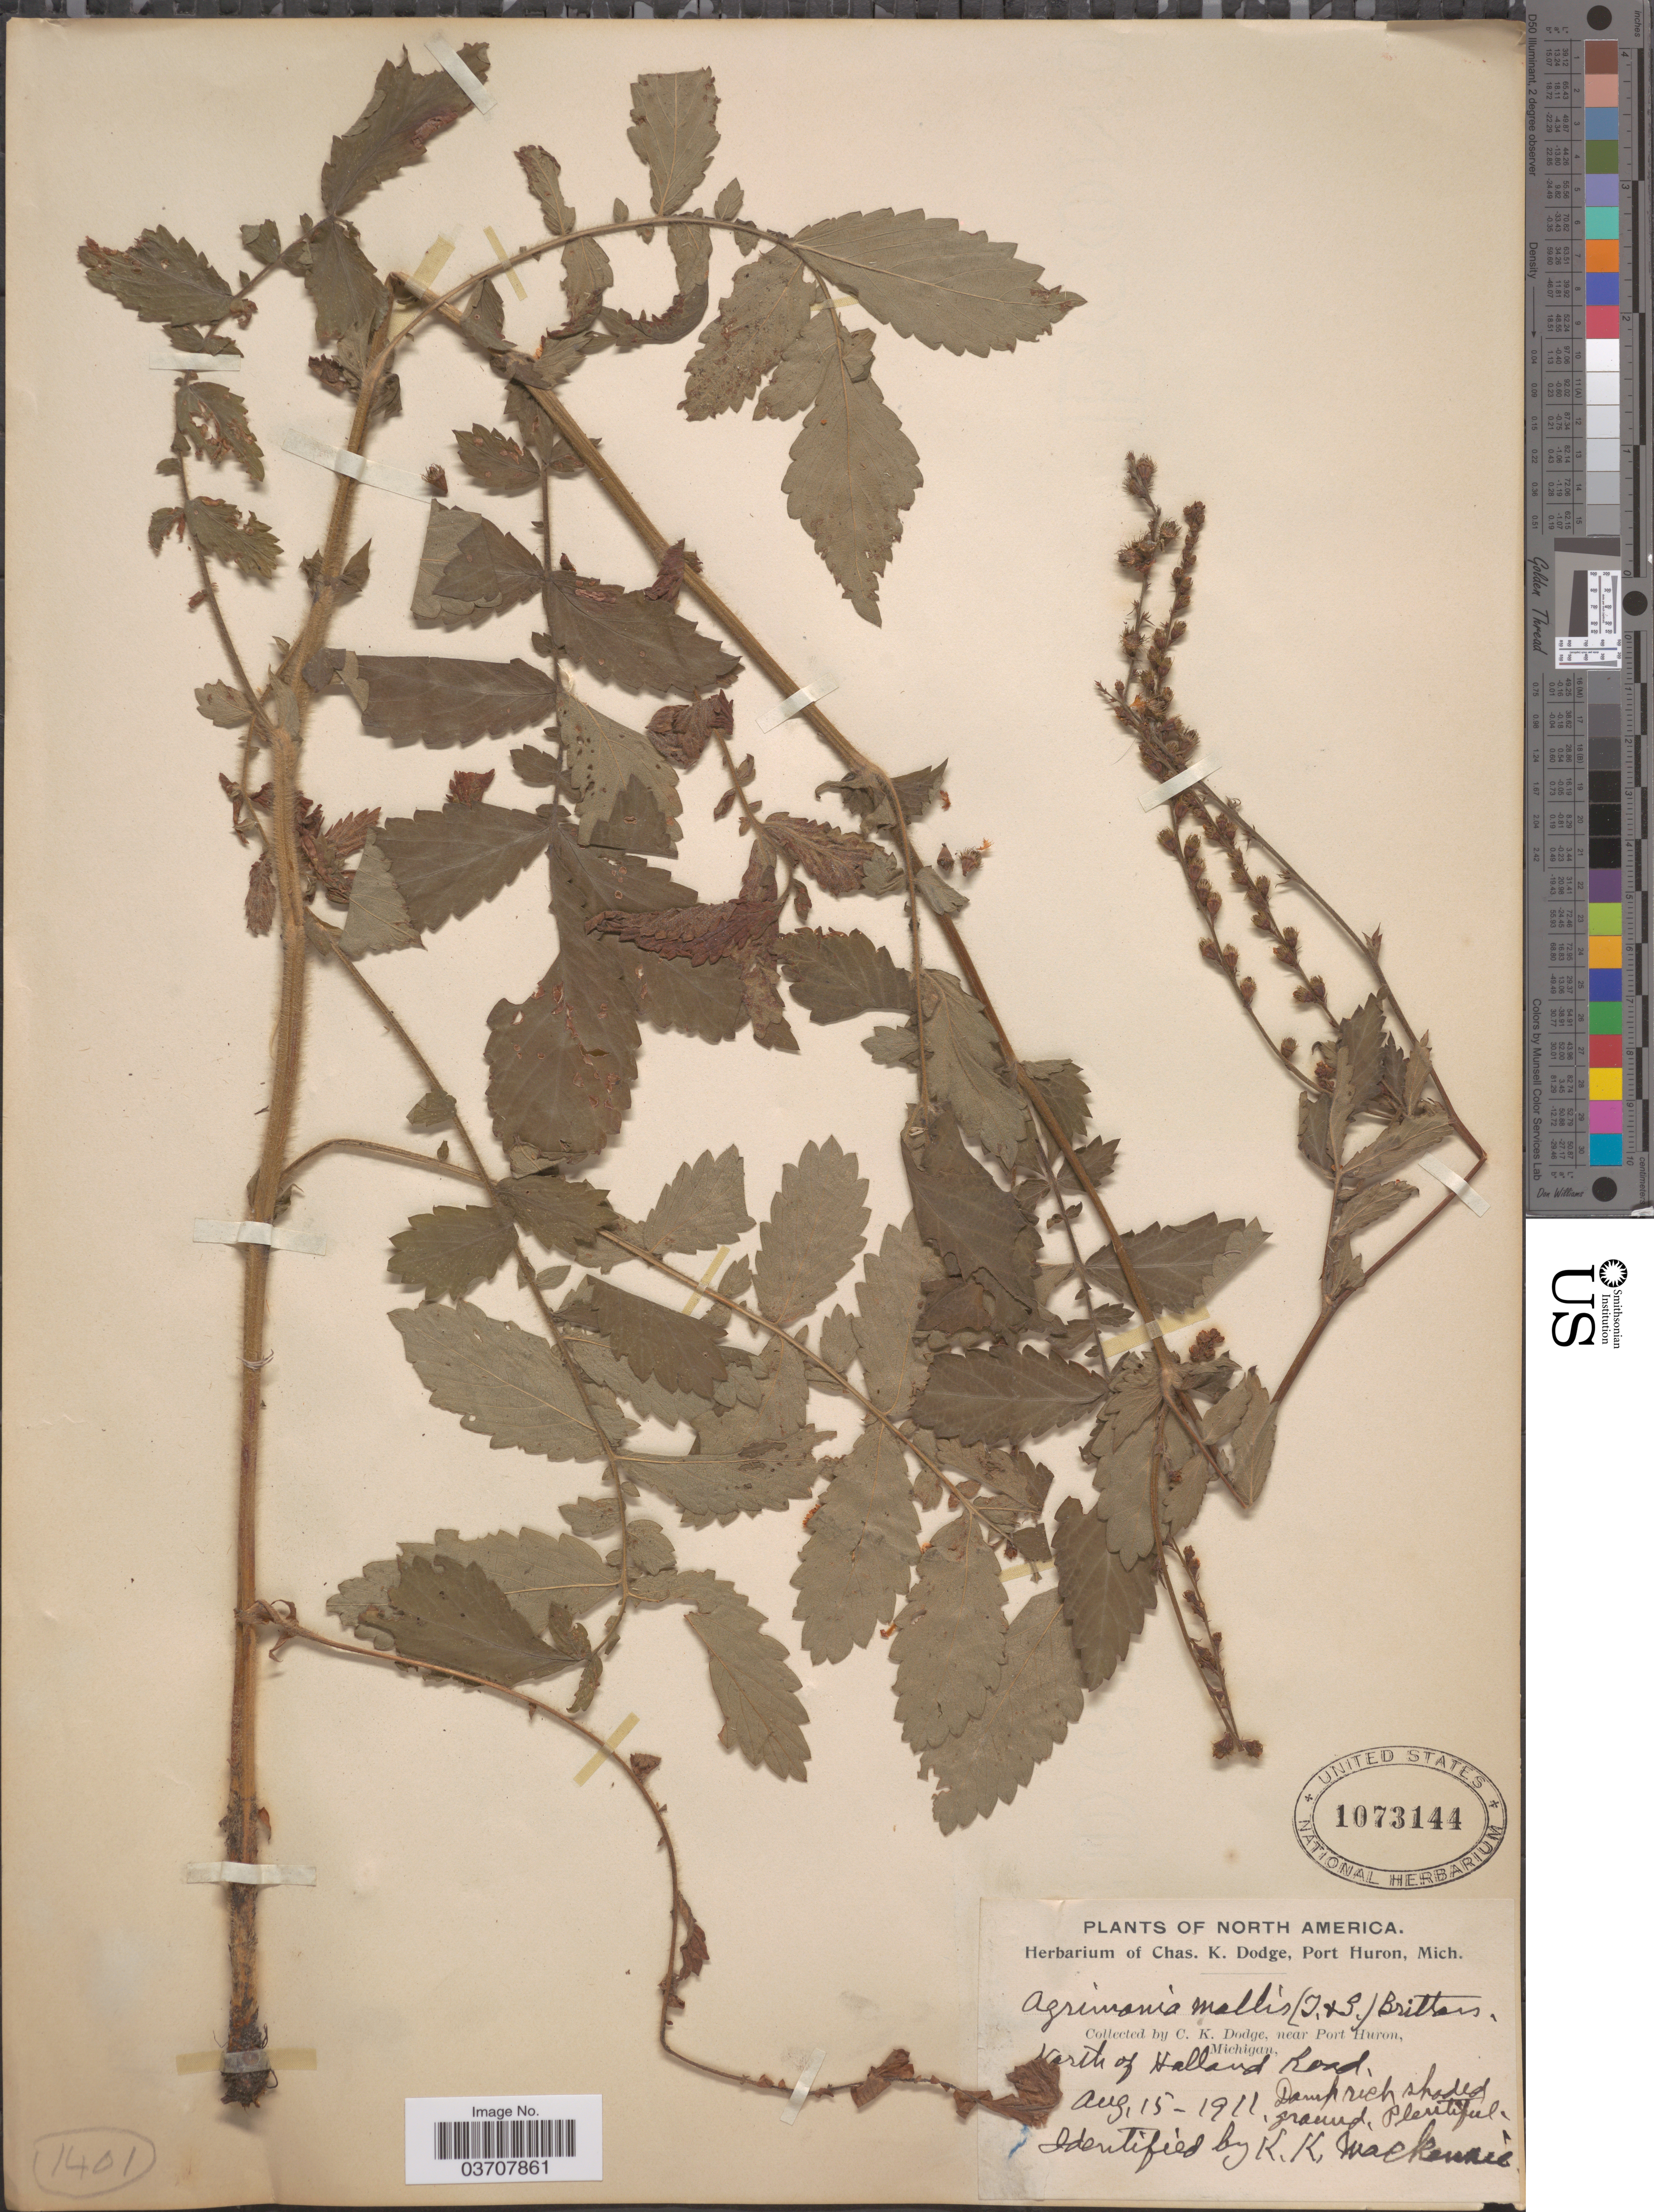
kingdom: Plantae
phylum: Tracheophyta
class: Magnoliopsida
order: Rosales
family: Rosaceae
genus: Agrimonia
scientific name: Agrimonia pubescens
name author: Wallr.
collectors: C. K. Dodge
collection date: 1911-08-15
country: United States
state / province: Michigan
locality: Near Port Huron. North of Holland Road.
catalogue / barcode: US 1073144